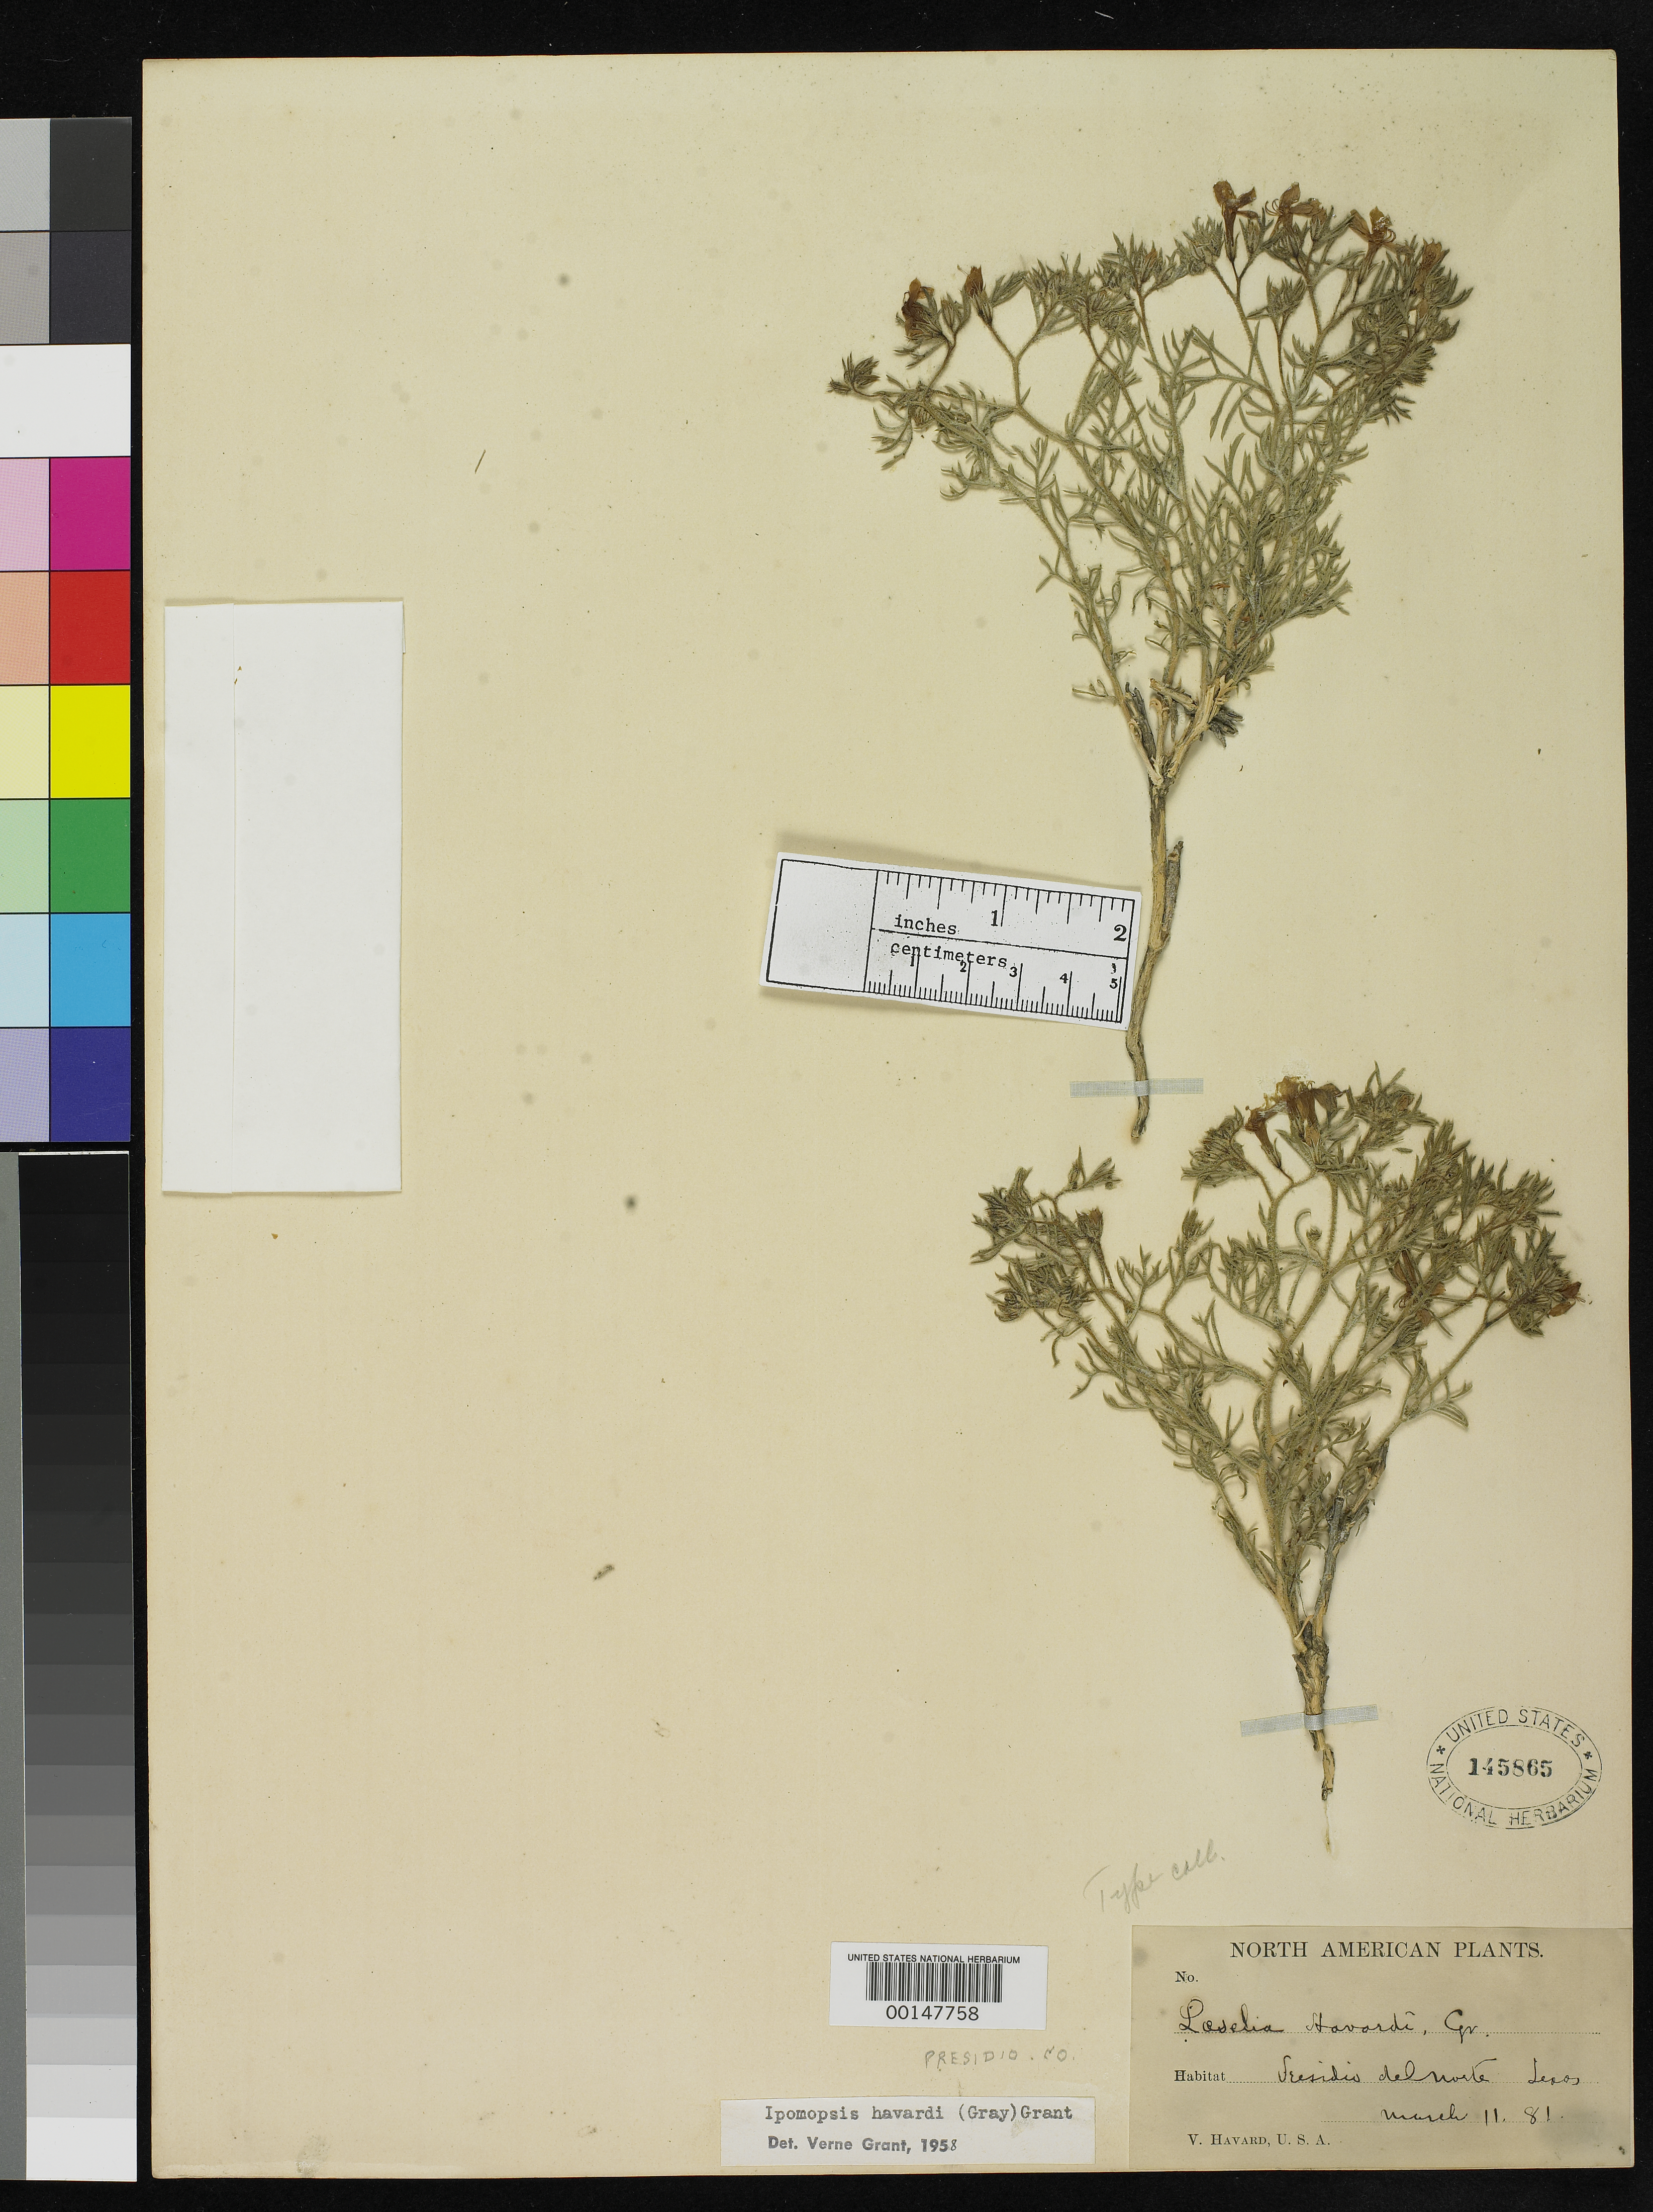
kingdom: Plantae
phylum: Tracheophyta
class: Magnoliopsida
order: Ericales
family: Polemoniaceae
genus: Loeselia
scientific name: Loeselia havardii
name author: A. Gray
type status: Isotype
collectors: V. Havard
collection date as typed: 11 Mar 1881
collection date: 1881-03-11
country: United States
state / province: Texas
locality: Rio Grande near Presidio del Norte.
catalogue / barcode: US 145865